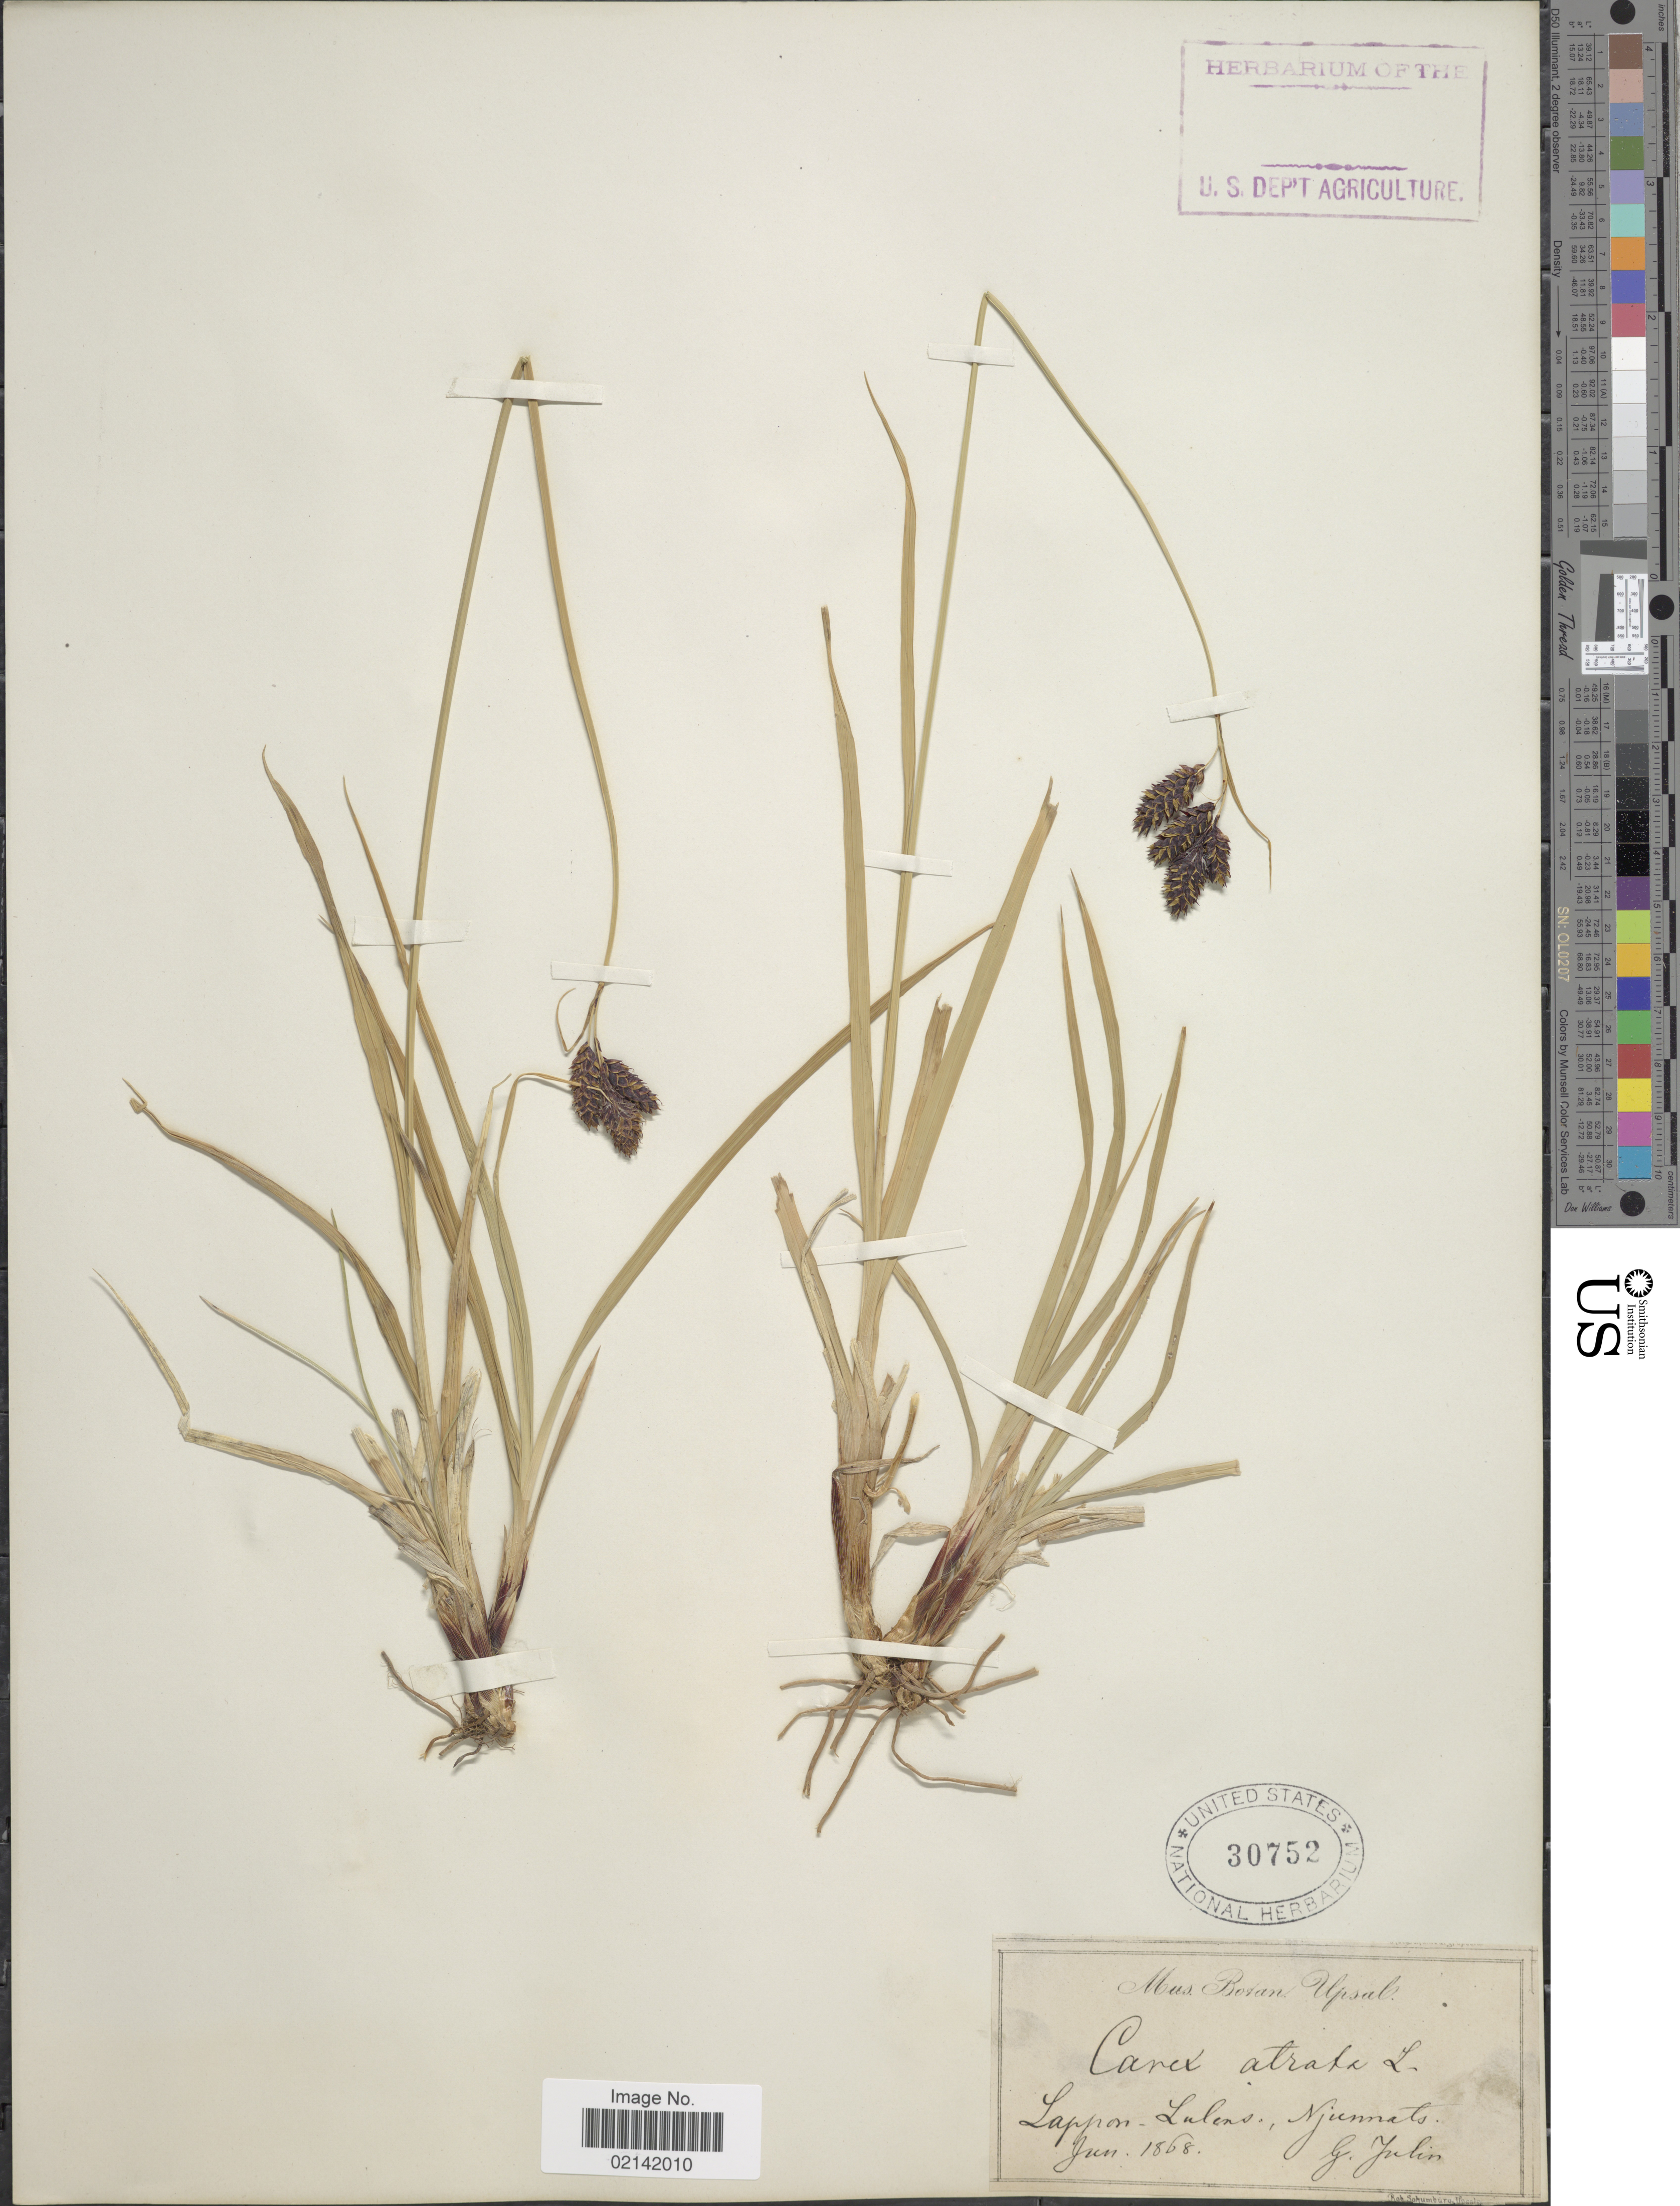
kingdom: Plantae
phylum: Tracheophyta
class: Liliopsida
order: Poales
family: Cyperaceae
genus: Carex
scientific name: Carex atrata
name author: L.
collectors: G. Julin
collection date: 1868-06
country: Sweden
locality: Lappon - Lulens, Njumats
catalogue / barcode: US 30752